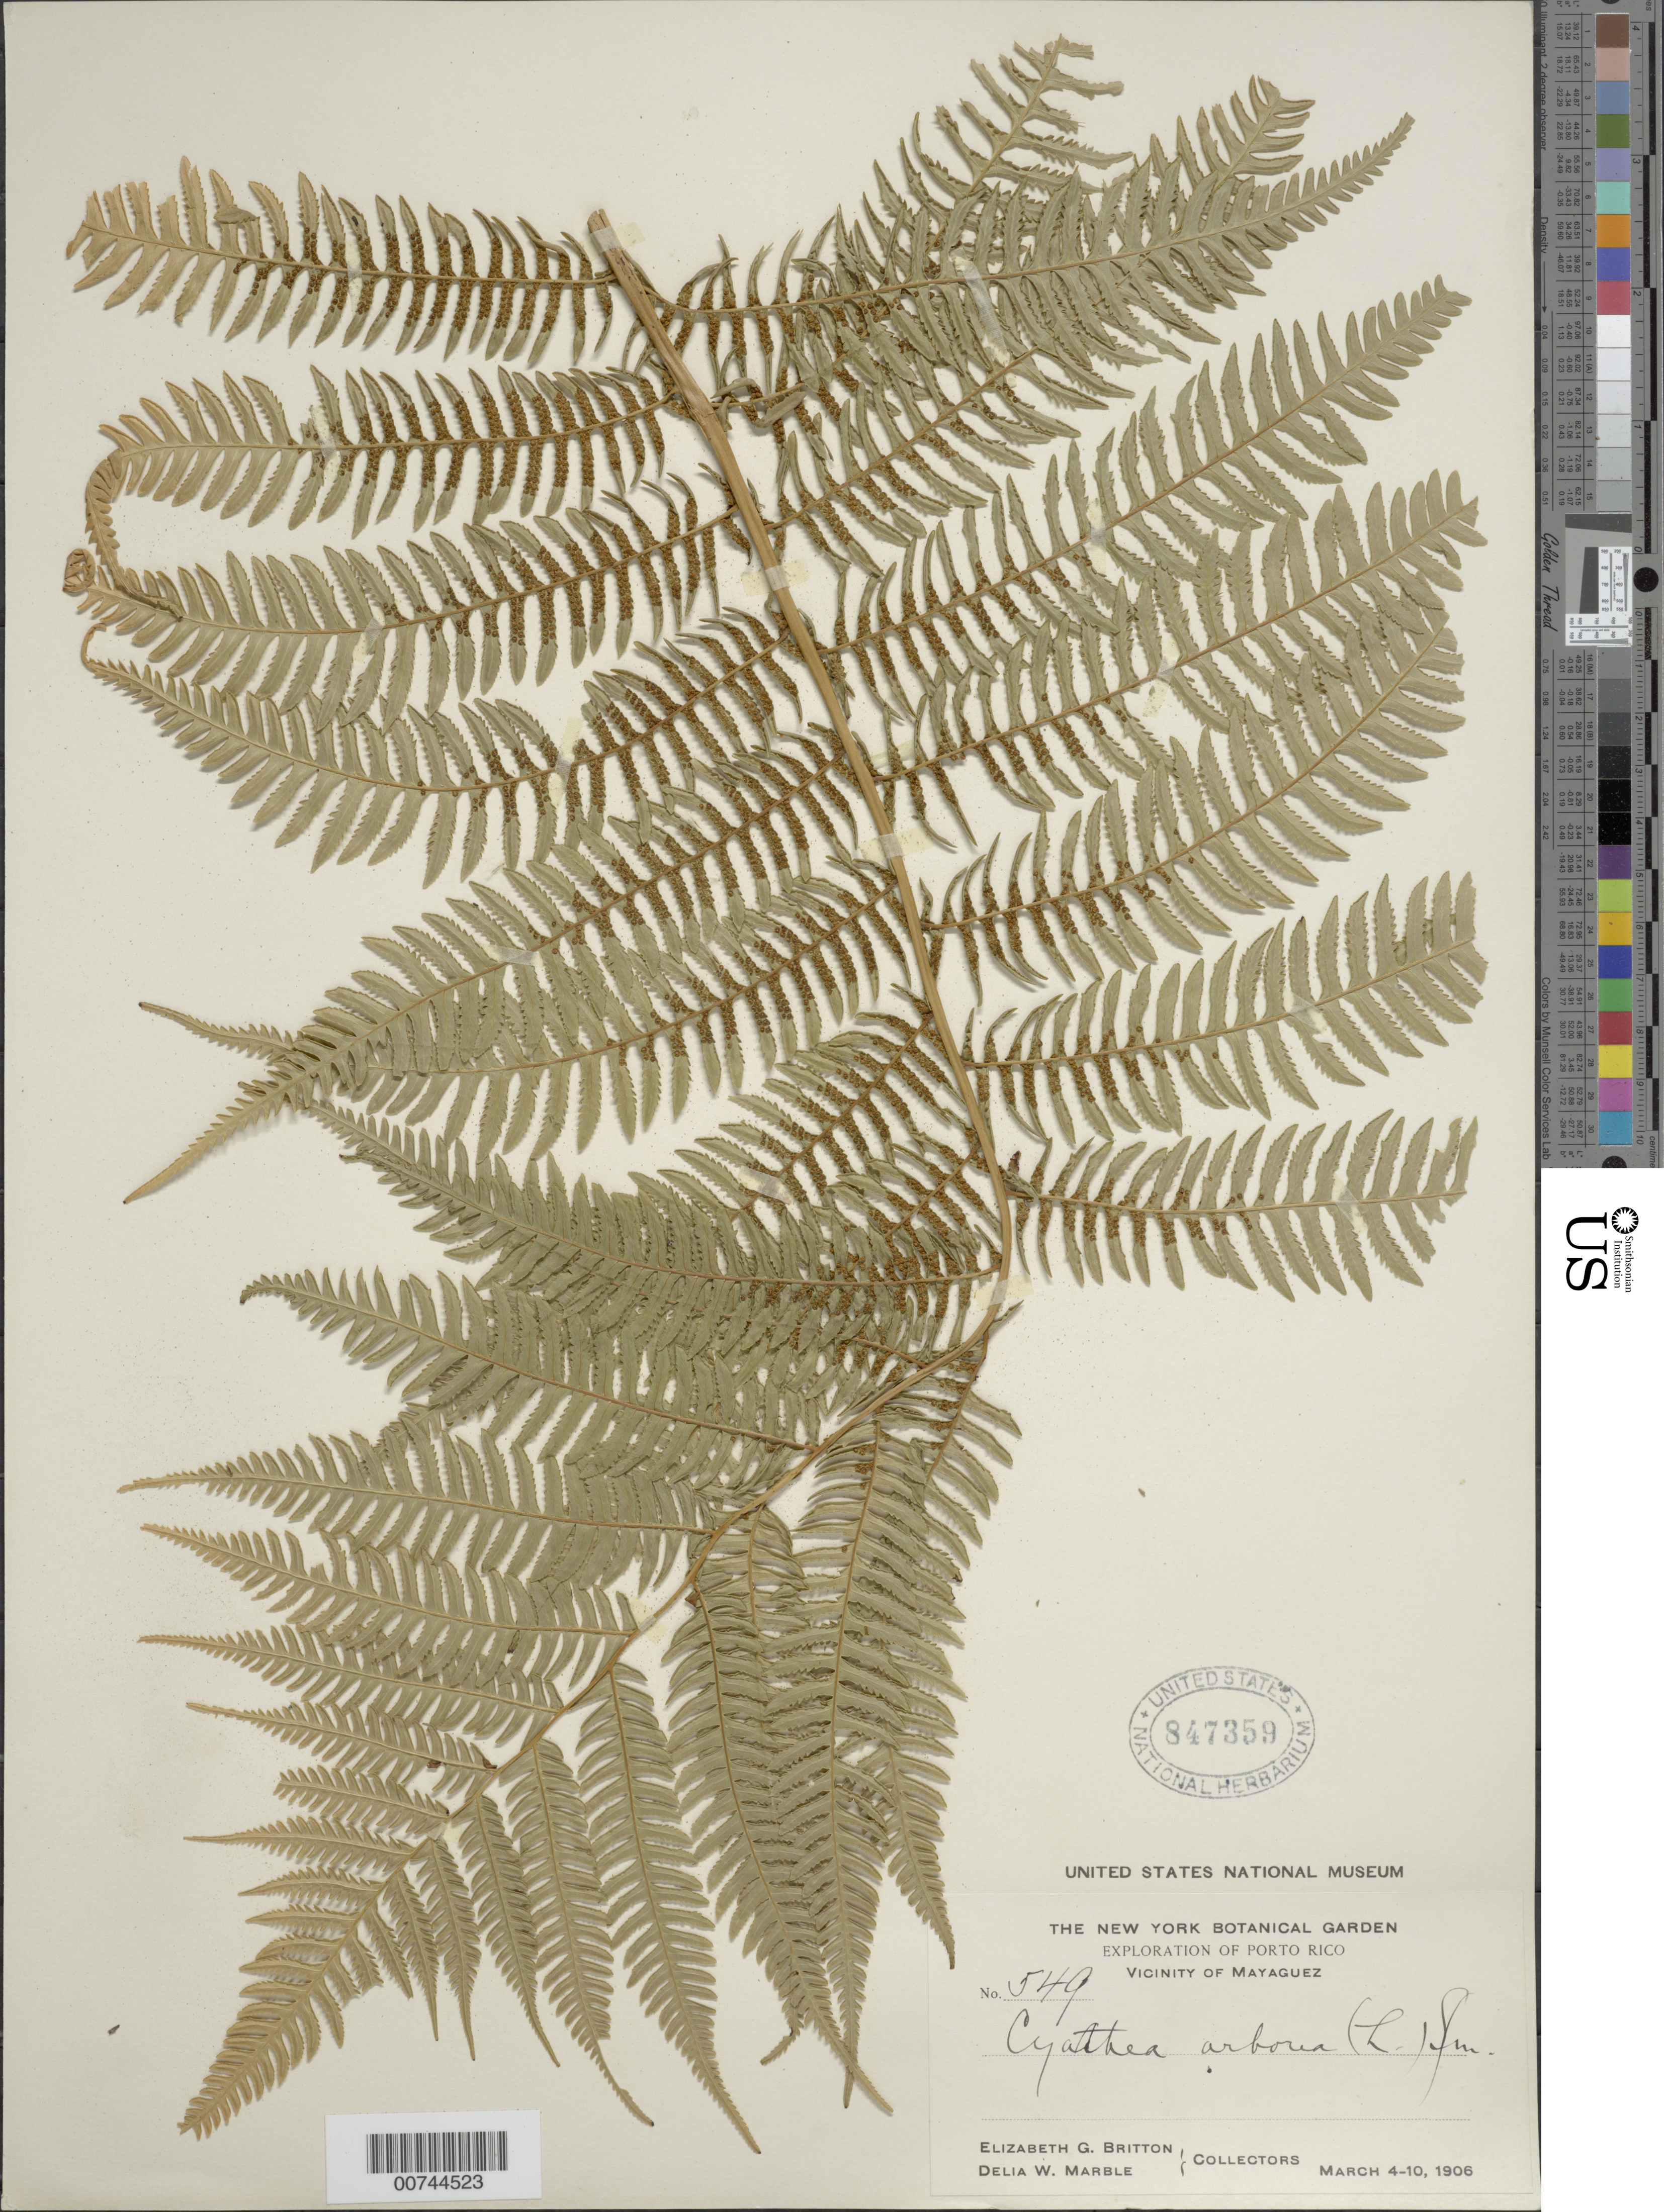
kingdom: Plantae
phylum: Tracheophyta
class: Polypodiopsida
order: Cyatheales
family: Cyatheaceae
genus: Cyathea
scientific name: Cyathea arborea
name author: (L.) Sm.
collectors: E. G. Britton & D. W. Marble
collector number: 549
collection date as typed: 04 Mar 1906 to 10 Mar 1906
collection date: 1906-03-04/1906-03-10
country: Puerto Rico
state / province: Mayagüez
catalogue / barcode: US 847359